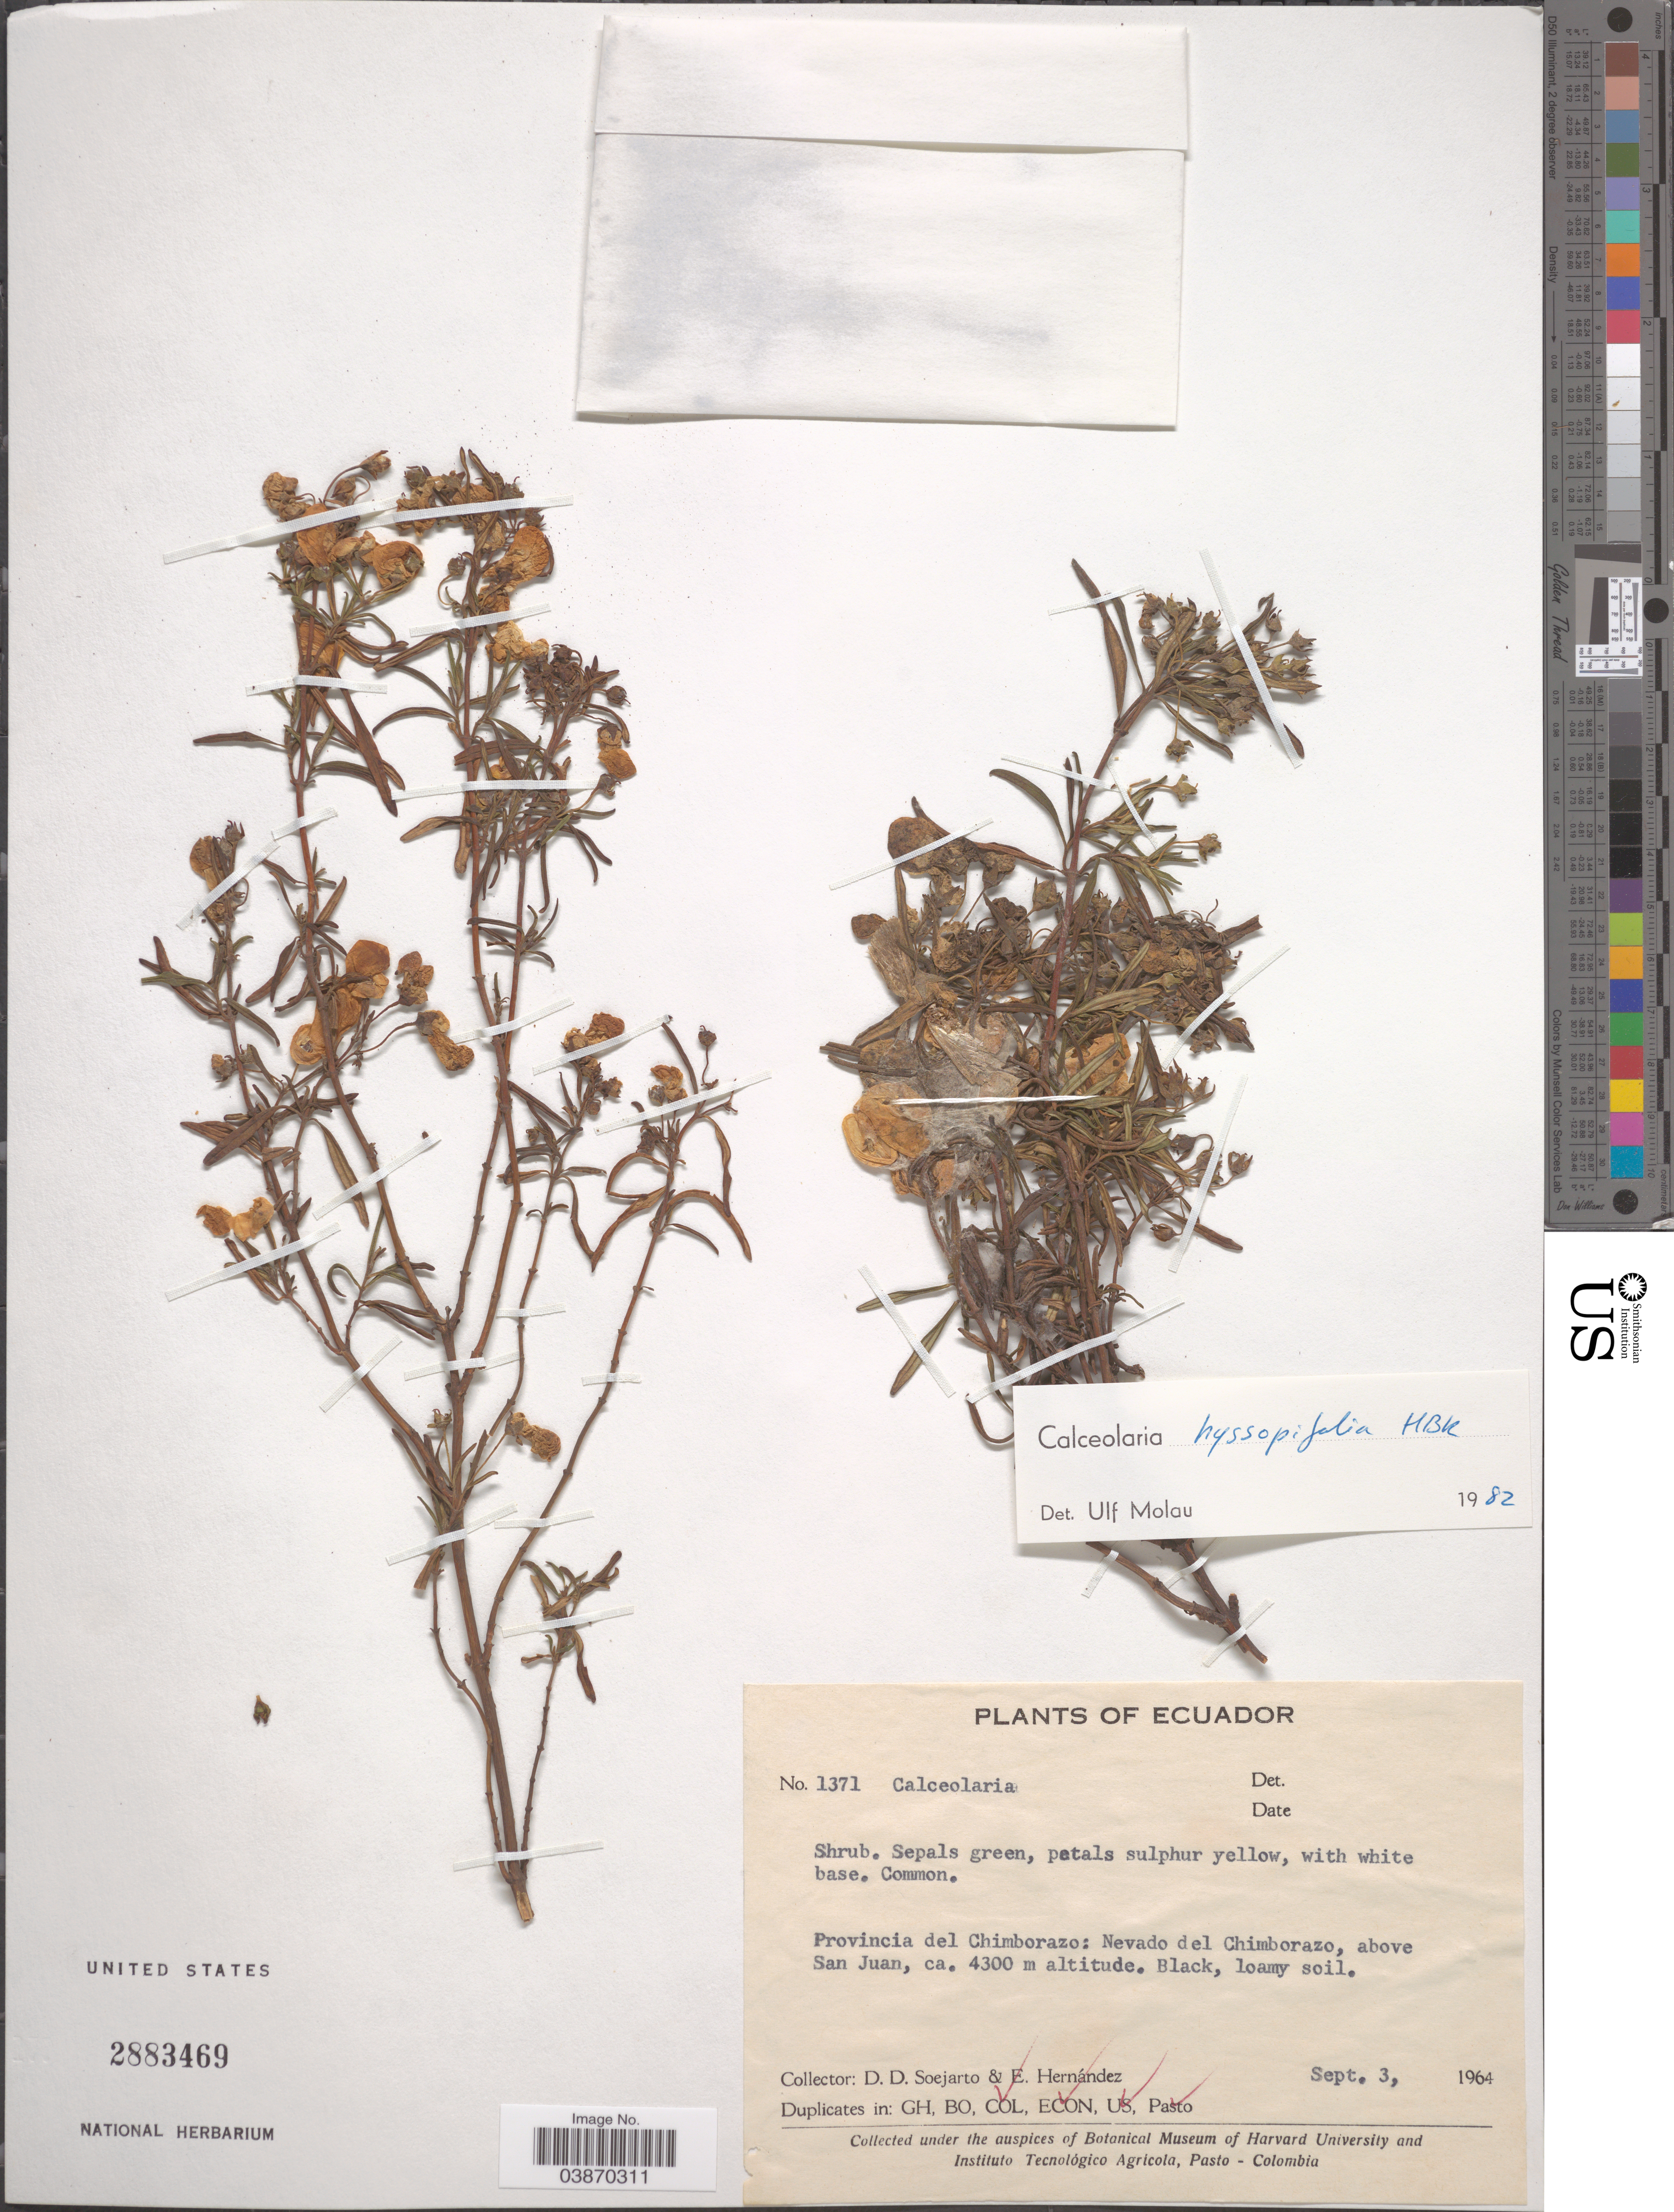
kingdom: Plantae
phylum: Tracheophyta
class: Magnoliopsida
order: Lamiales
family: Calceolariaceae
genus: Calceolaria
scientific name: Calceolaria hyssopifolia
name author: Kunth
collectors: E. Hernández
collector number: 1371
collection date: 1964-09-03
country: Ecuador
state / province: Chimborazo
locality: Nevado del Chimborazo, above San Juan.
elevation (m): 4300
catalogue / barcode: US 2883469